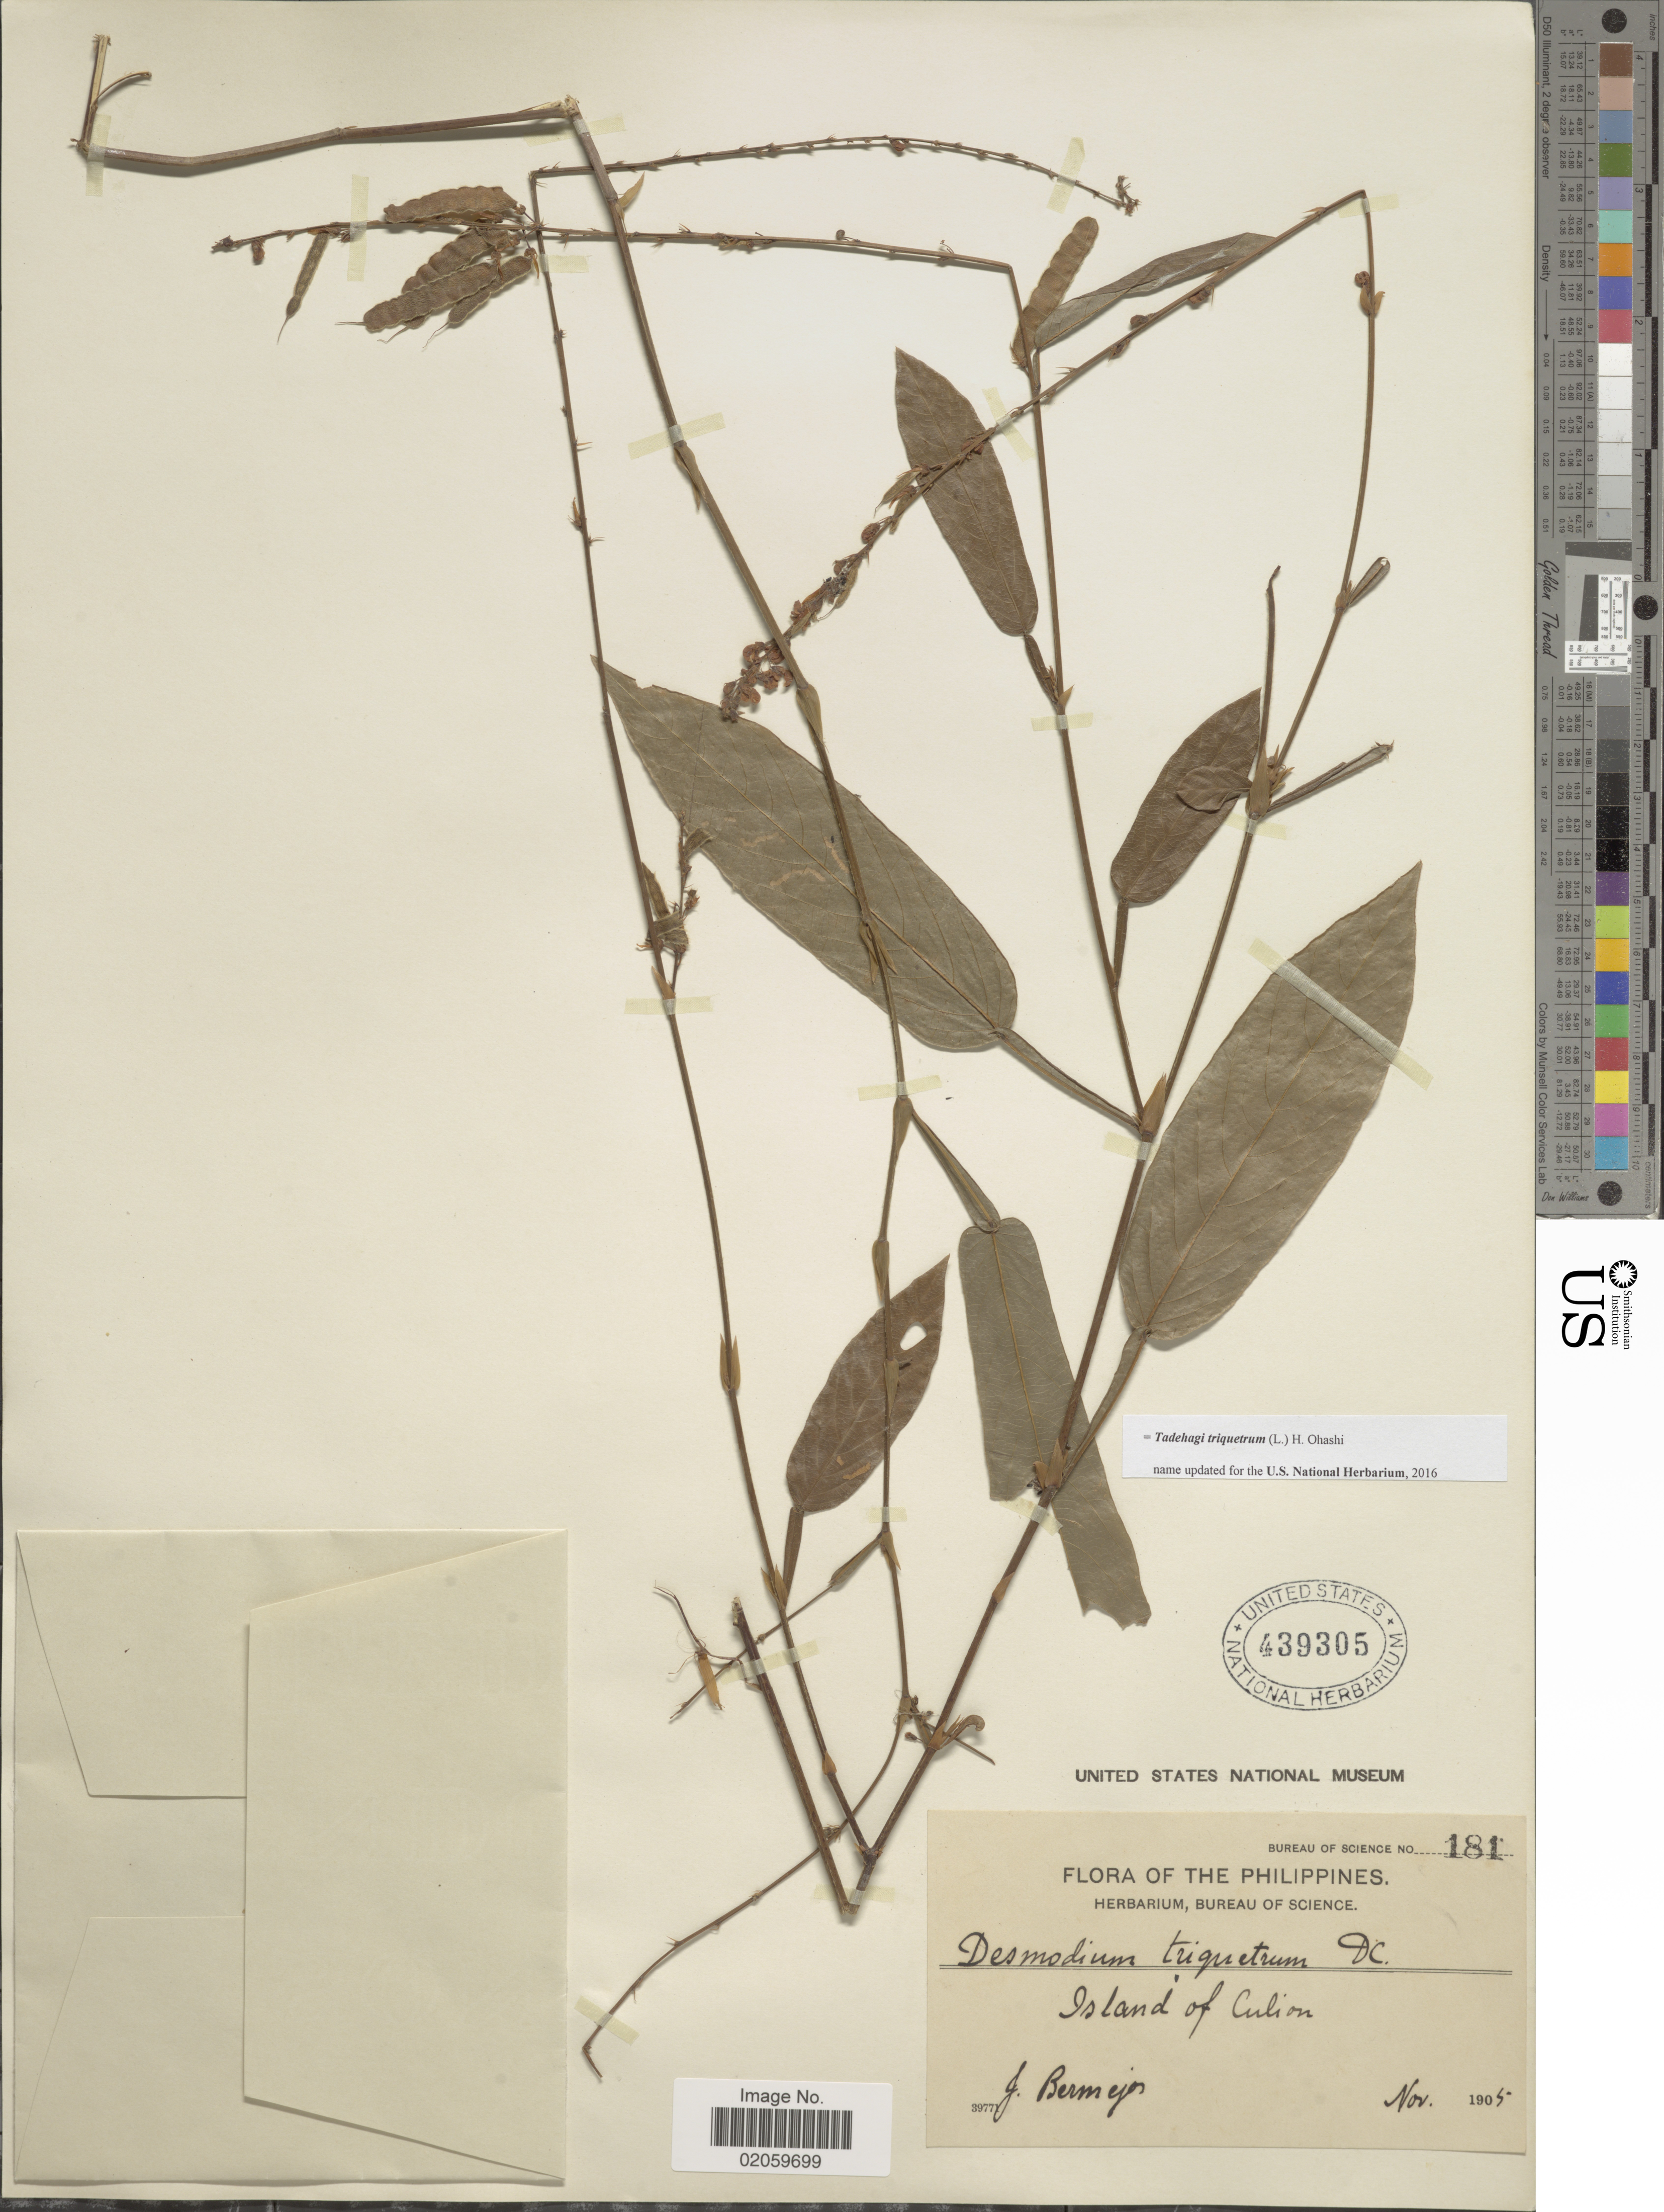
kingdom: Plantae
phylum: Tracheophyta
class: Magnoliopsida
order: Fabales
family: Fabaceae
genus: Tadehagi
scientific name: Tadehagi triquetrum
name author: (L.) H. Ohashi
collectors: J. Bermejos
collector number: Bureau of Science 181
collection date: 1905-11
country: Philippines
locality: Island of Culion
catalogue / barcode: US 439305